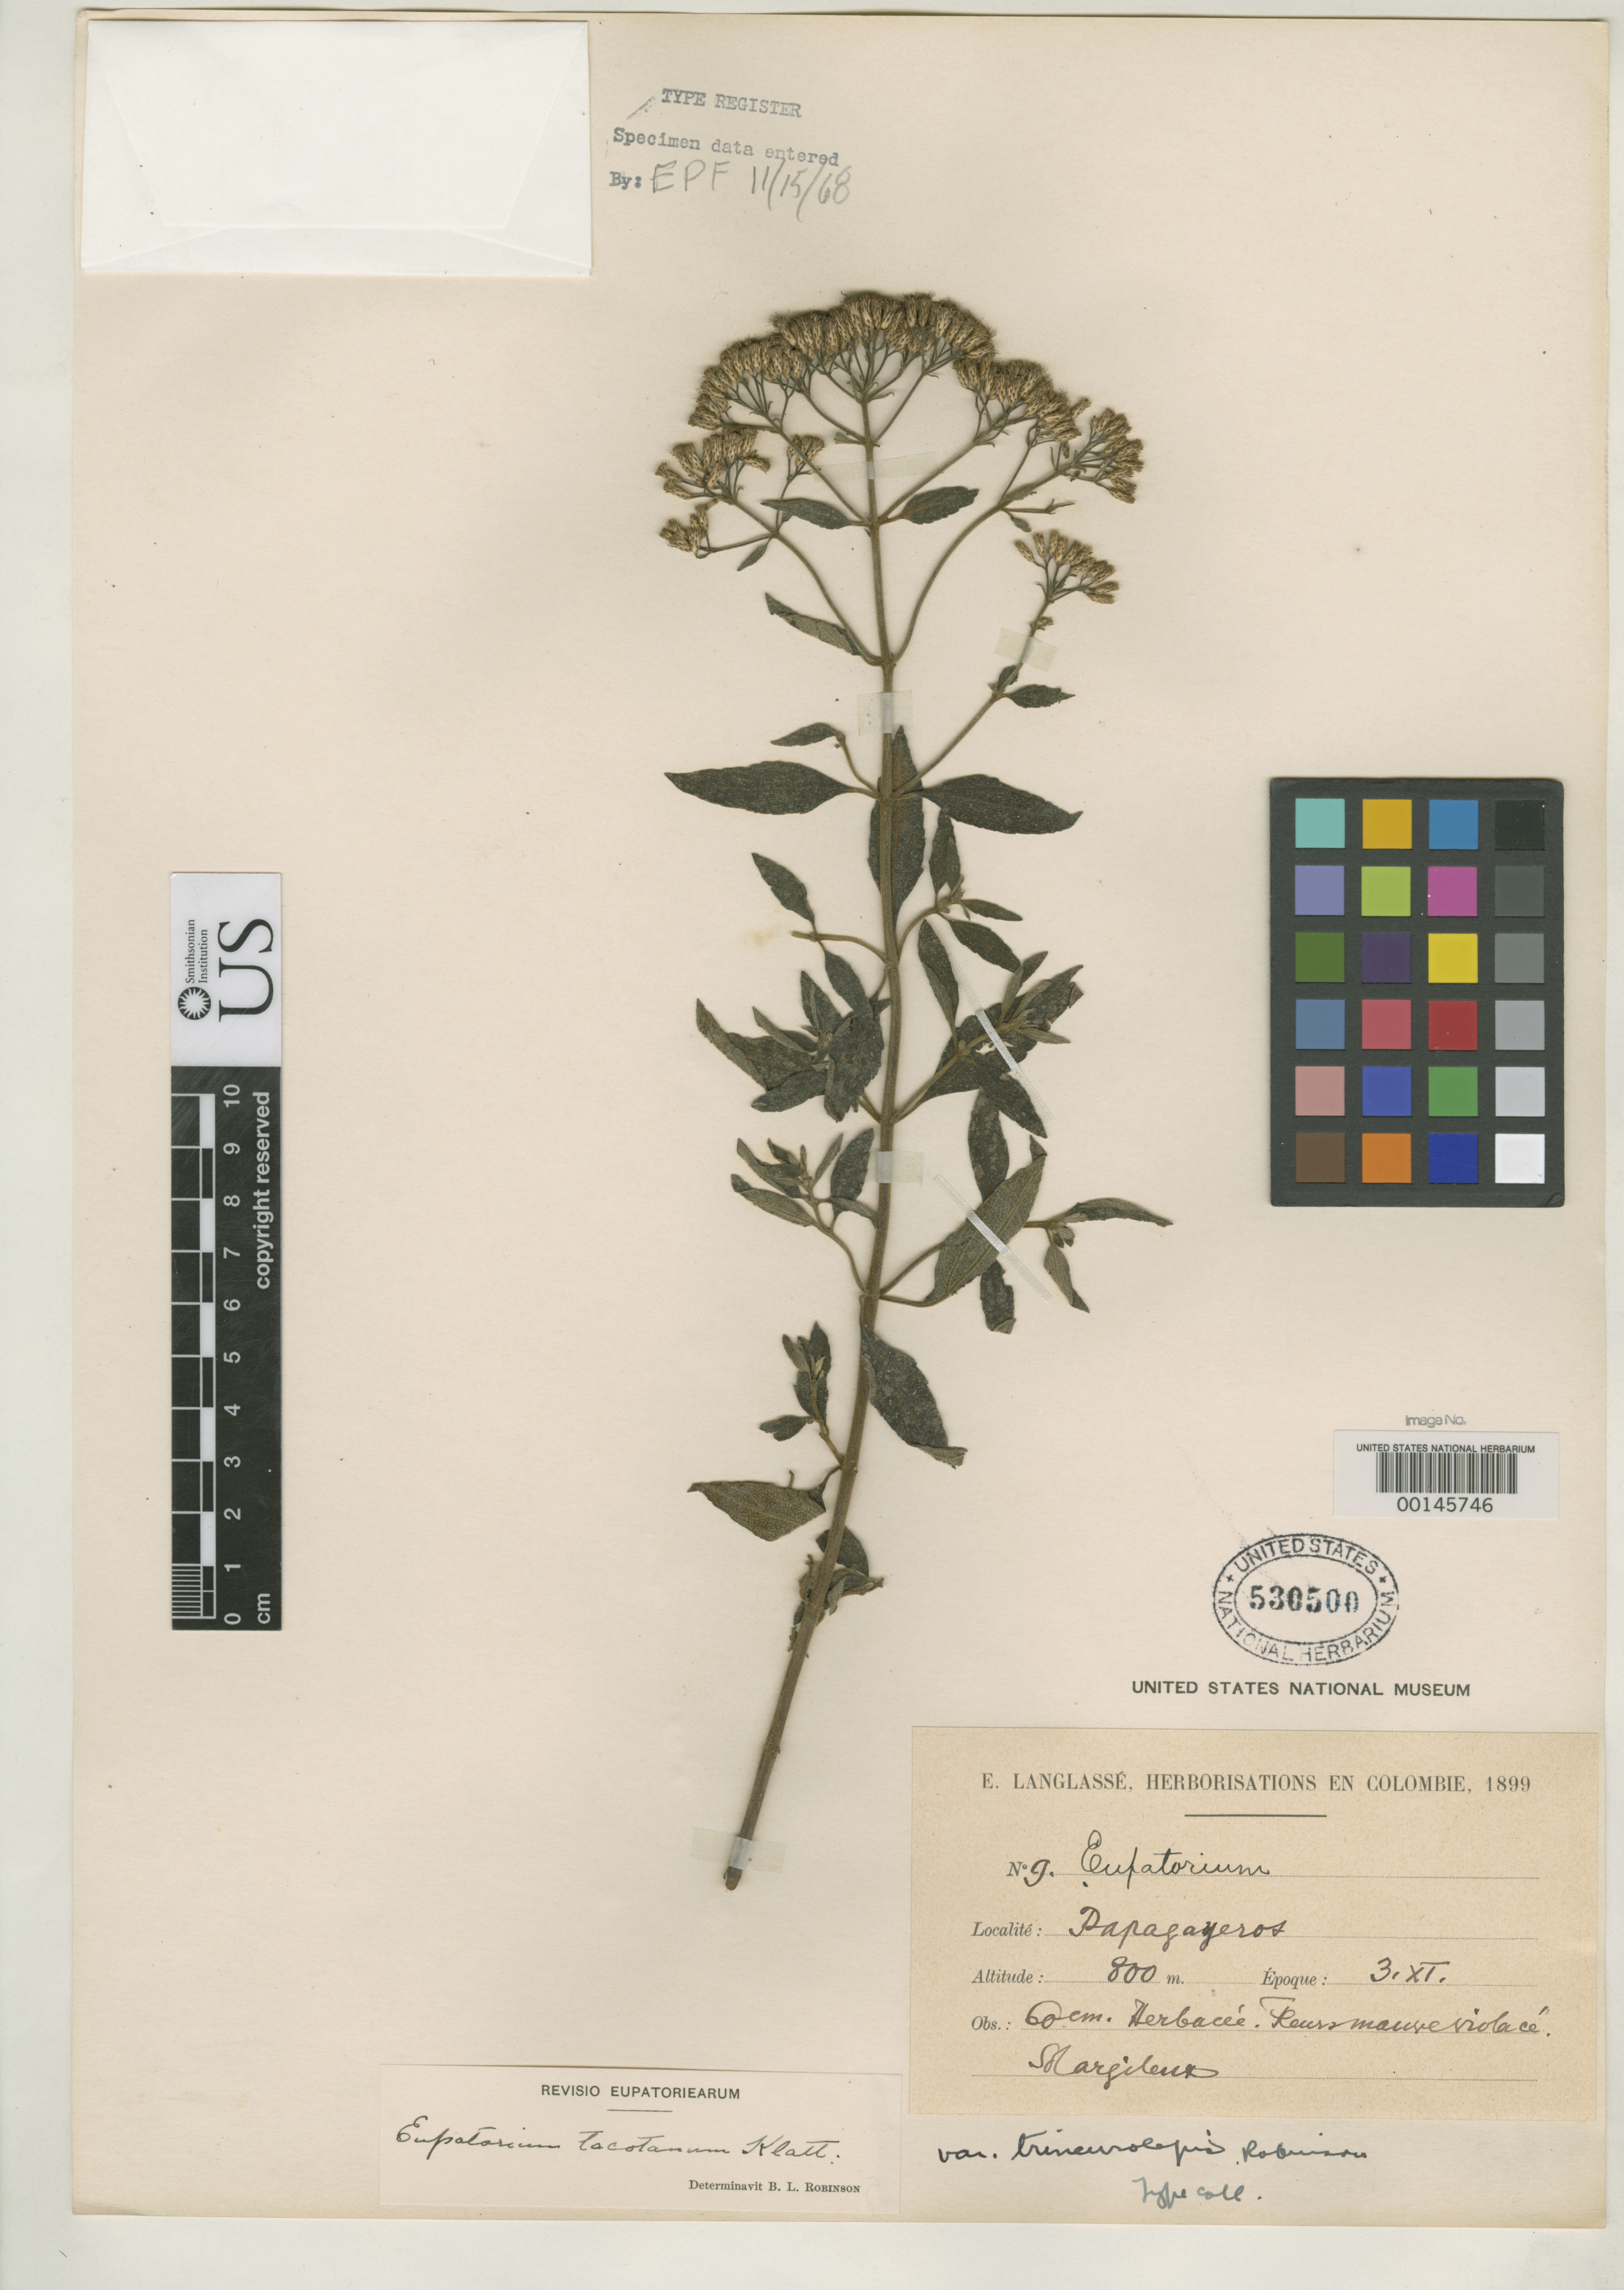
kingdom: Plantae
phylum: Tracheophyta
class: Magnoliopsida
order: Asterales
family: Asteraceae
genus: Eupatorium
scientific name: Eupatorium tacotanum var. trineurolepis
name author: B.L. Rob.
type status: Isotype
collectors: E. Langlassé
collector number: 9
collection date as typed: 03 Dec 1899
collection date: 1899-12-03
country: Colombia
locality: Papajayeros.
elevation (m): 800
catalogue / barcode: US 530500